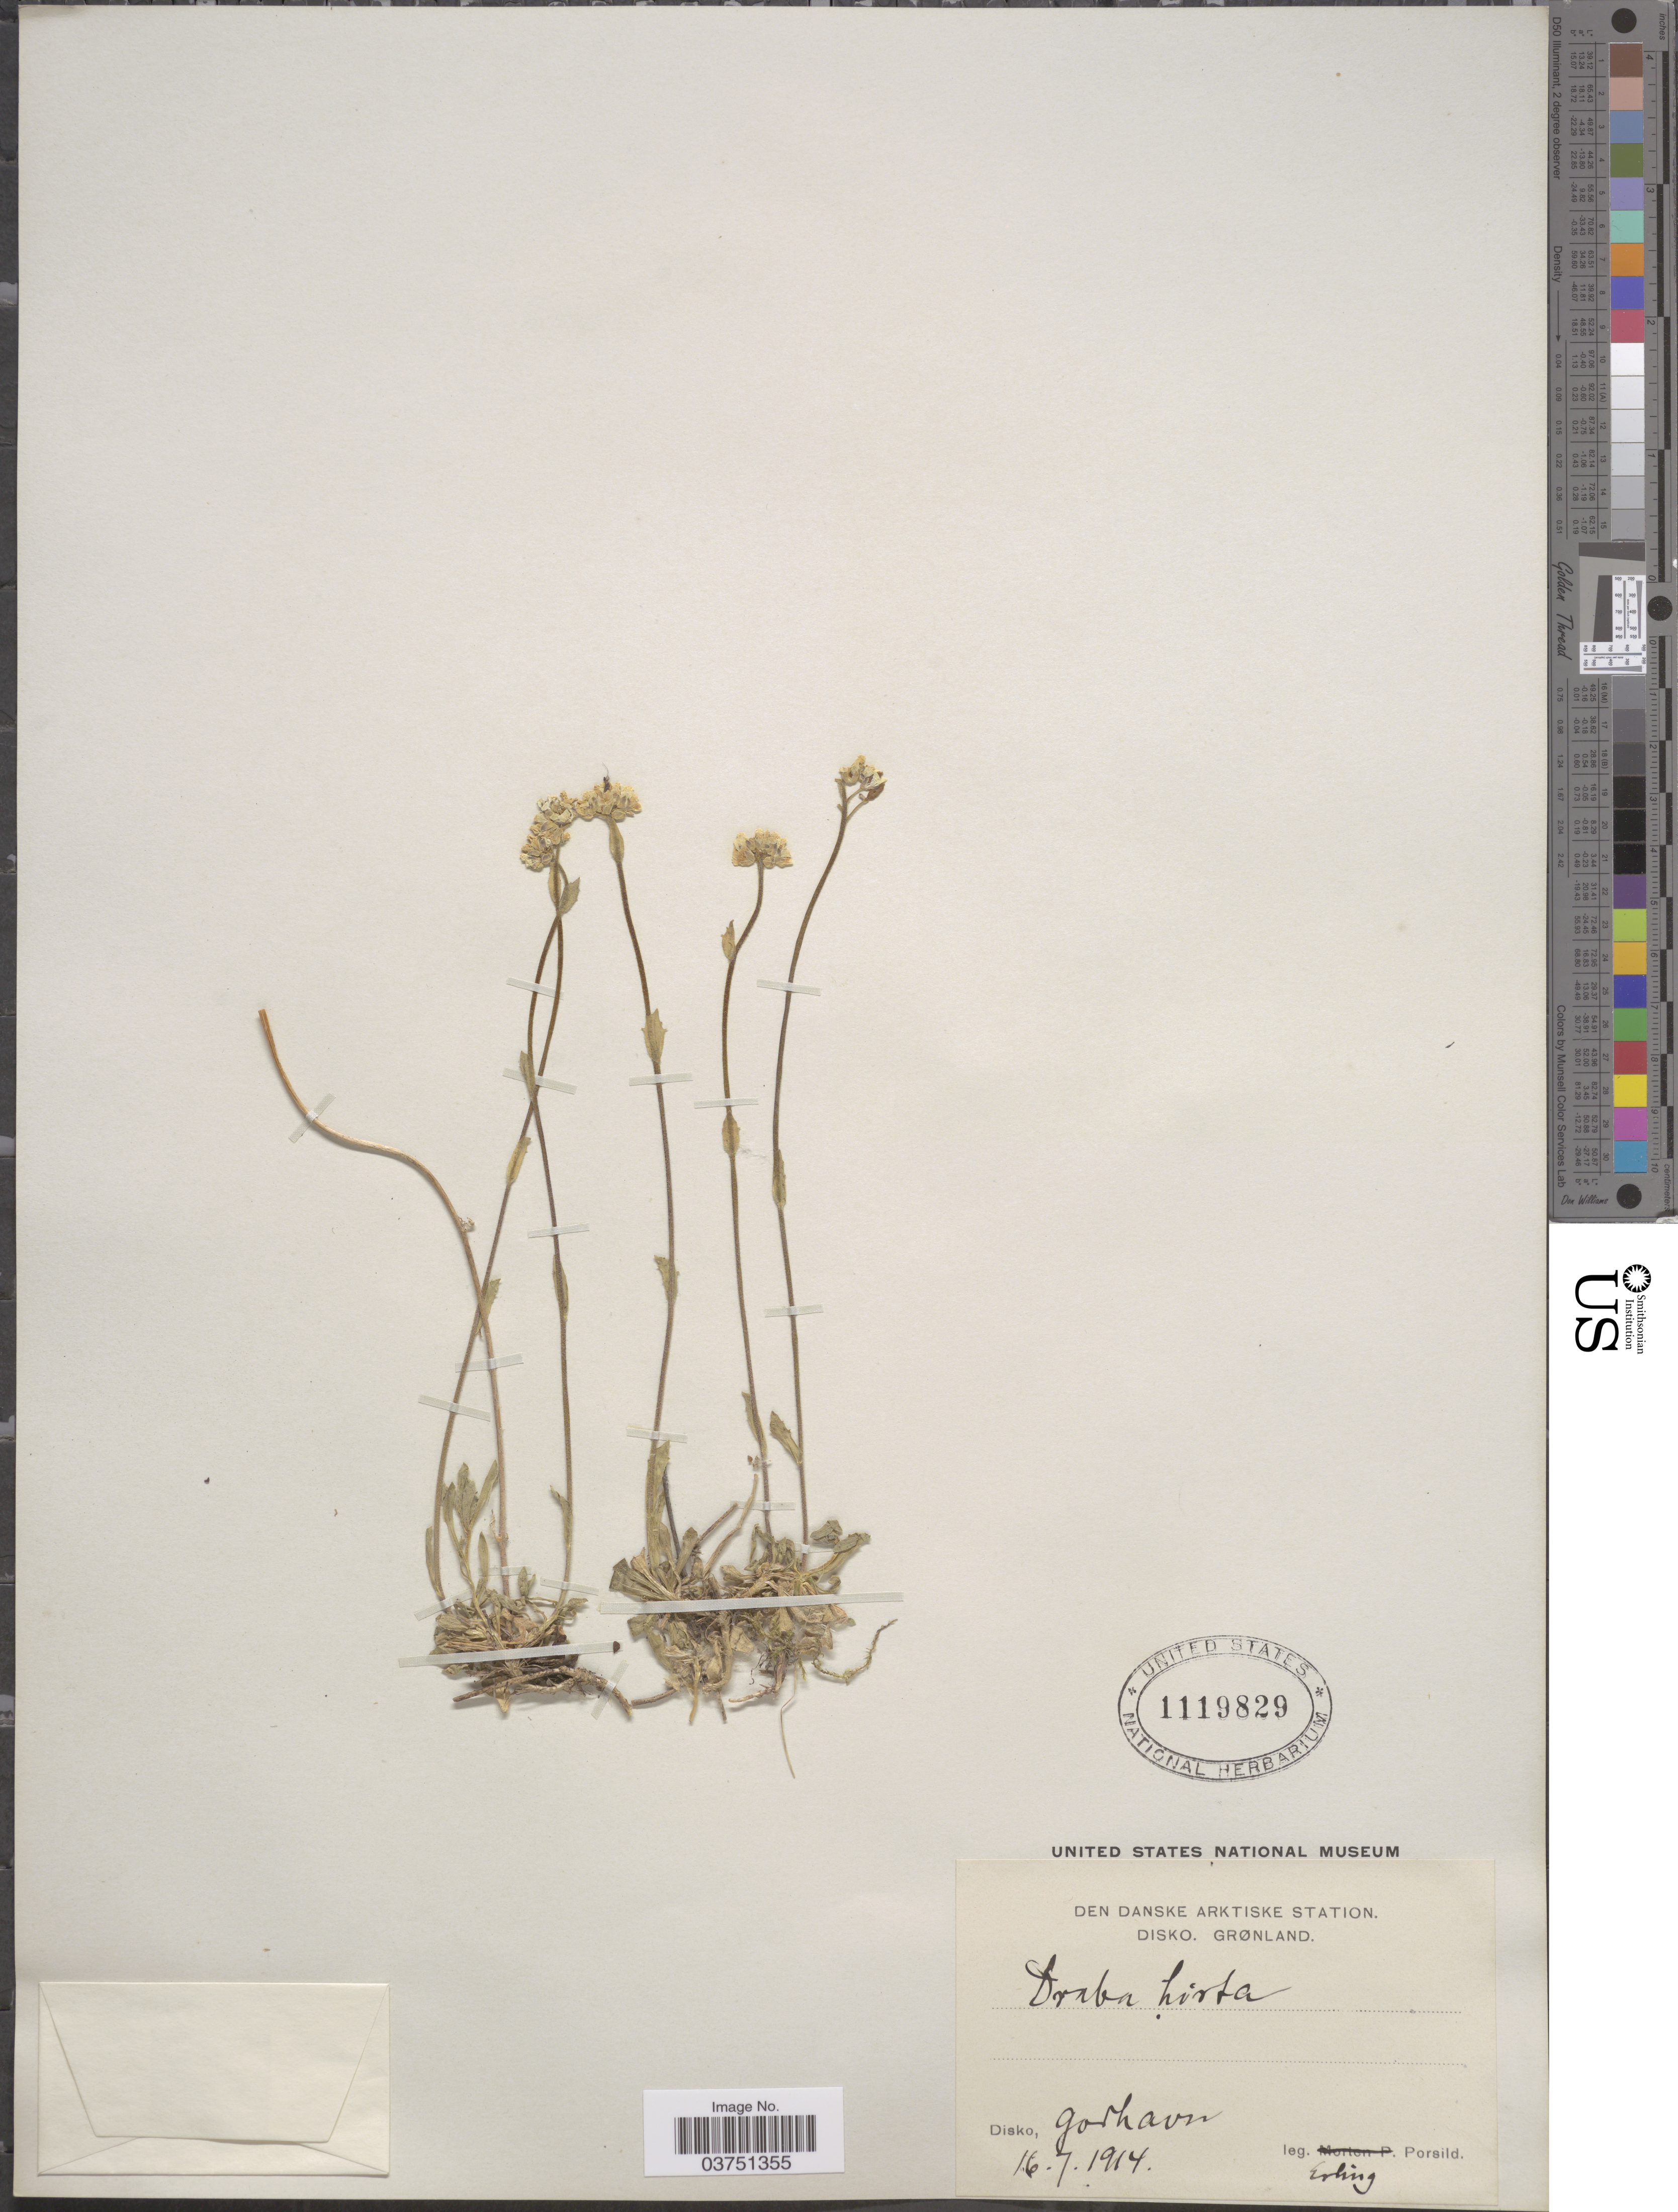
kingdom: Plantae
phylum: Tracheophyta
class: Magnoliopsida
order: Brassicales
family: Brassicaceae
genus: Draba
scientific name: Draba glabella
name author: Pursh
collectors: E. Porsild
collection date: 1914-07-16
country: Greenland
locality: Den Danske Arktiske Station. Grønland. Disko, Godhavn.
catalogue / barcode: US 1119829